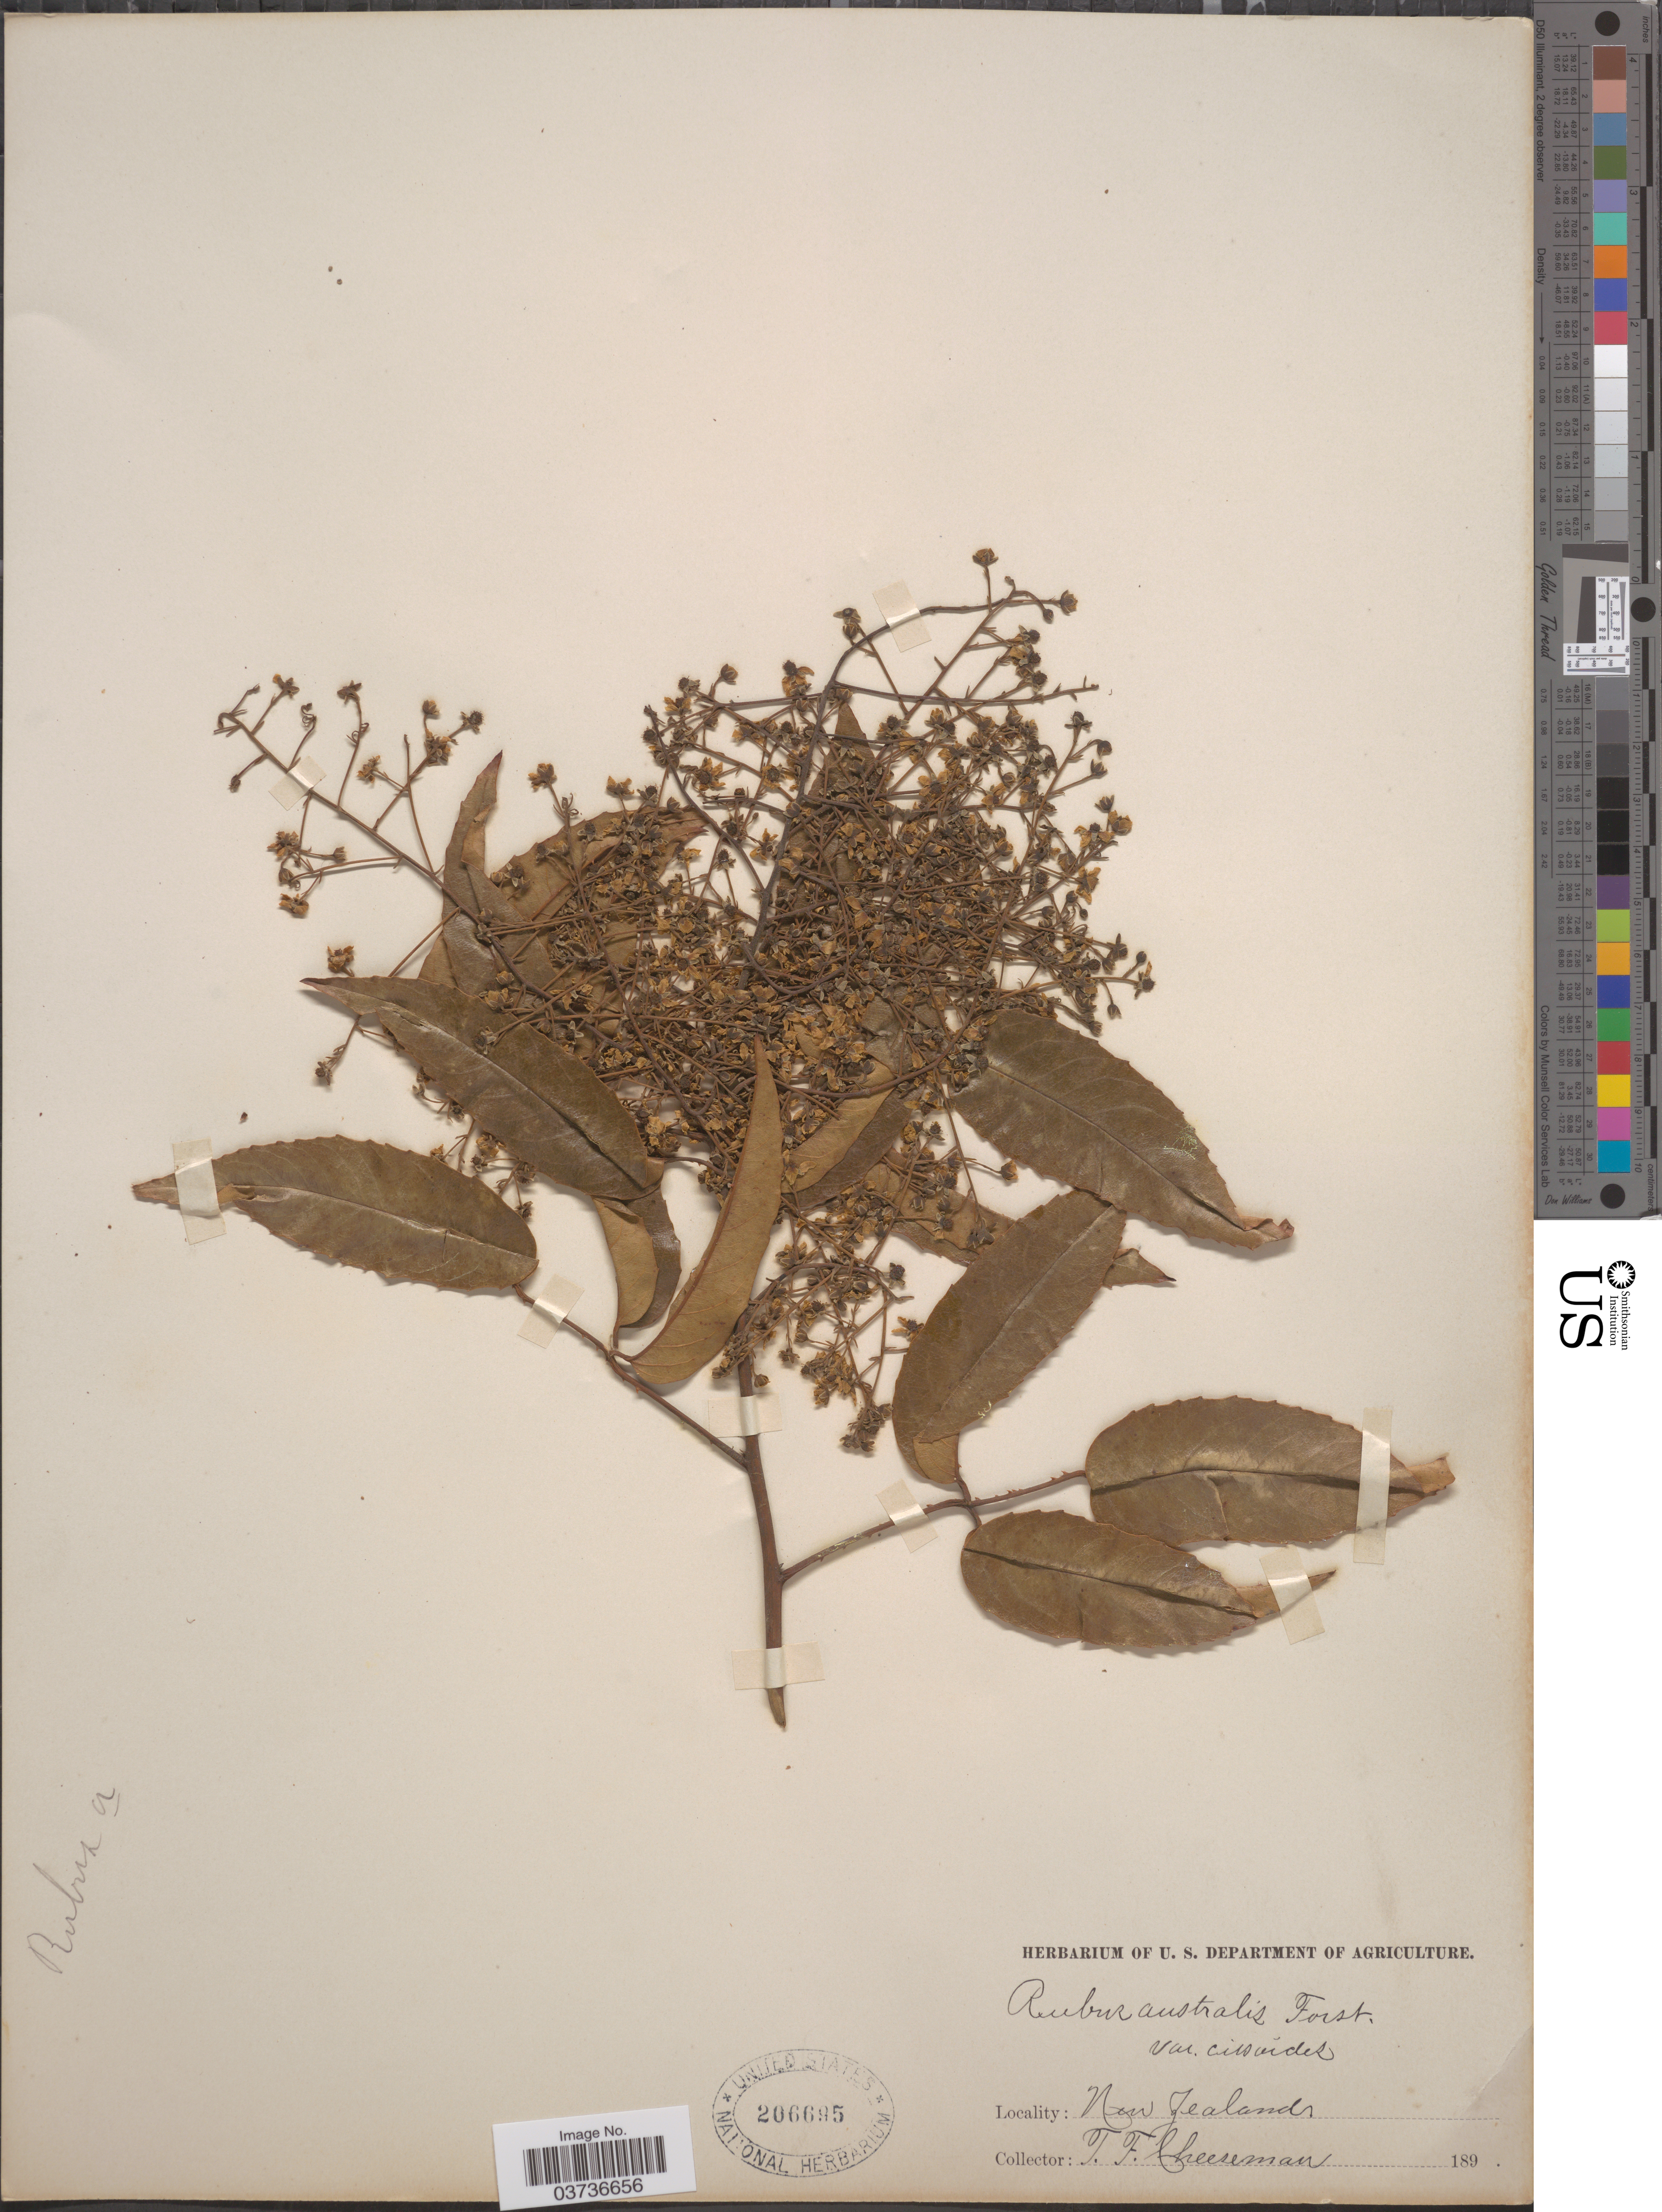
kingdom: Plantae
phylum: Tracheophyta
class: Magnoliopsida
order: Rosales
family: Rosaceae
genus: Rubus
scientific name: Rubus cissoides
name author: A. Cunn.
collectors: T. F. Cheeseman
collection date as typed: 189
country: New Zealand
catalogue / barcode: US 206695